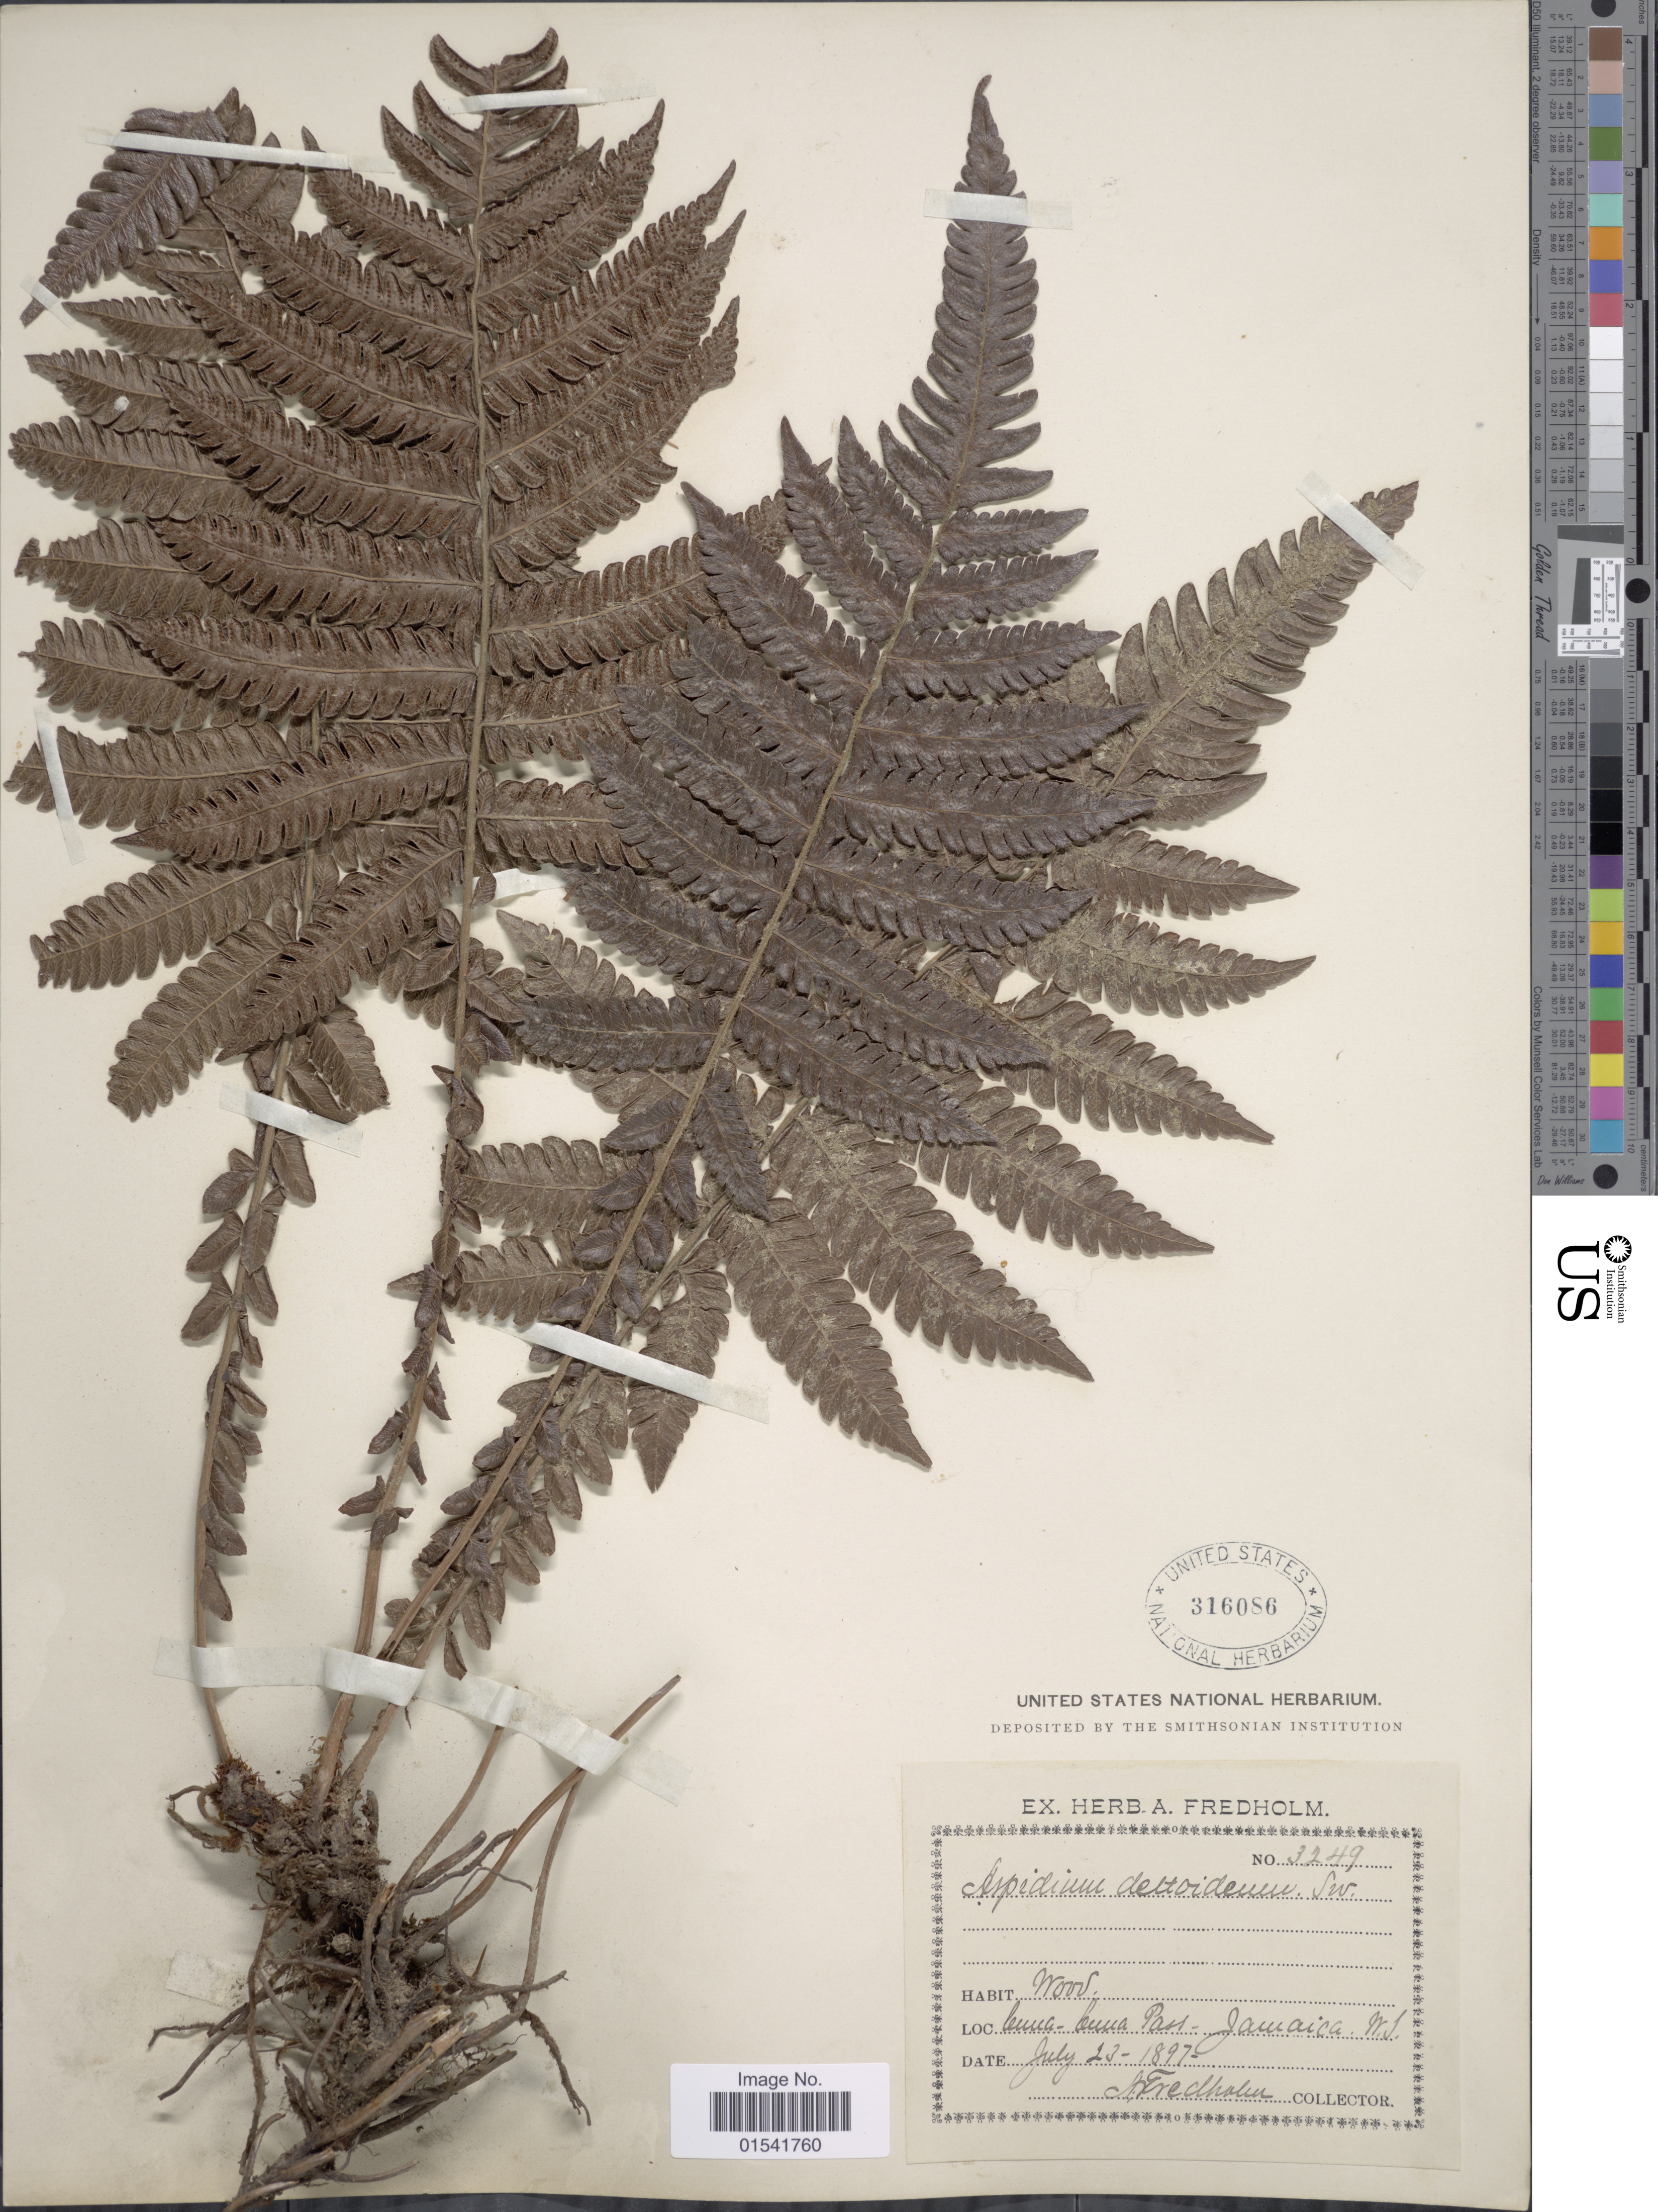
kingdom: Plantae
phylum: Tracheophyta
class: Polypodiopsida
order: Polypodiales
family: Thelypteridaceae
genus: Steiropteris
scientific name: Steiropteris deltoidea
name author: (Sw.) Pic. Serm.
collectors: A. Fredholm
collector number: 3249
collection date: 1897-07-23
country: Jamaica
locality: Cuna-Cuna Past, W.I.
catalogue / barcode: US 316086